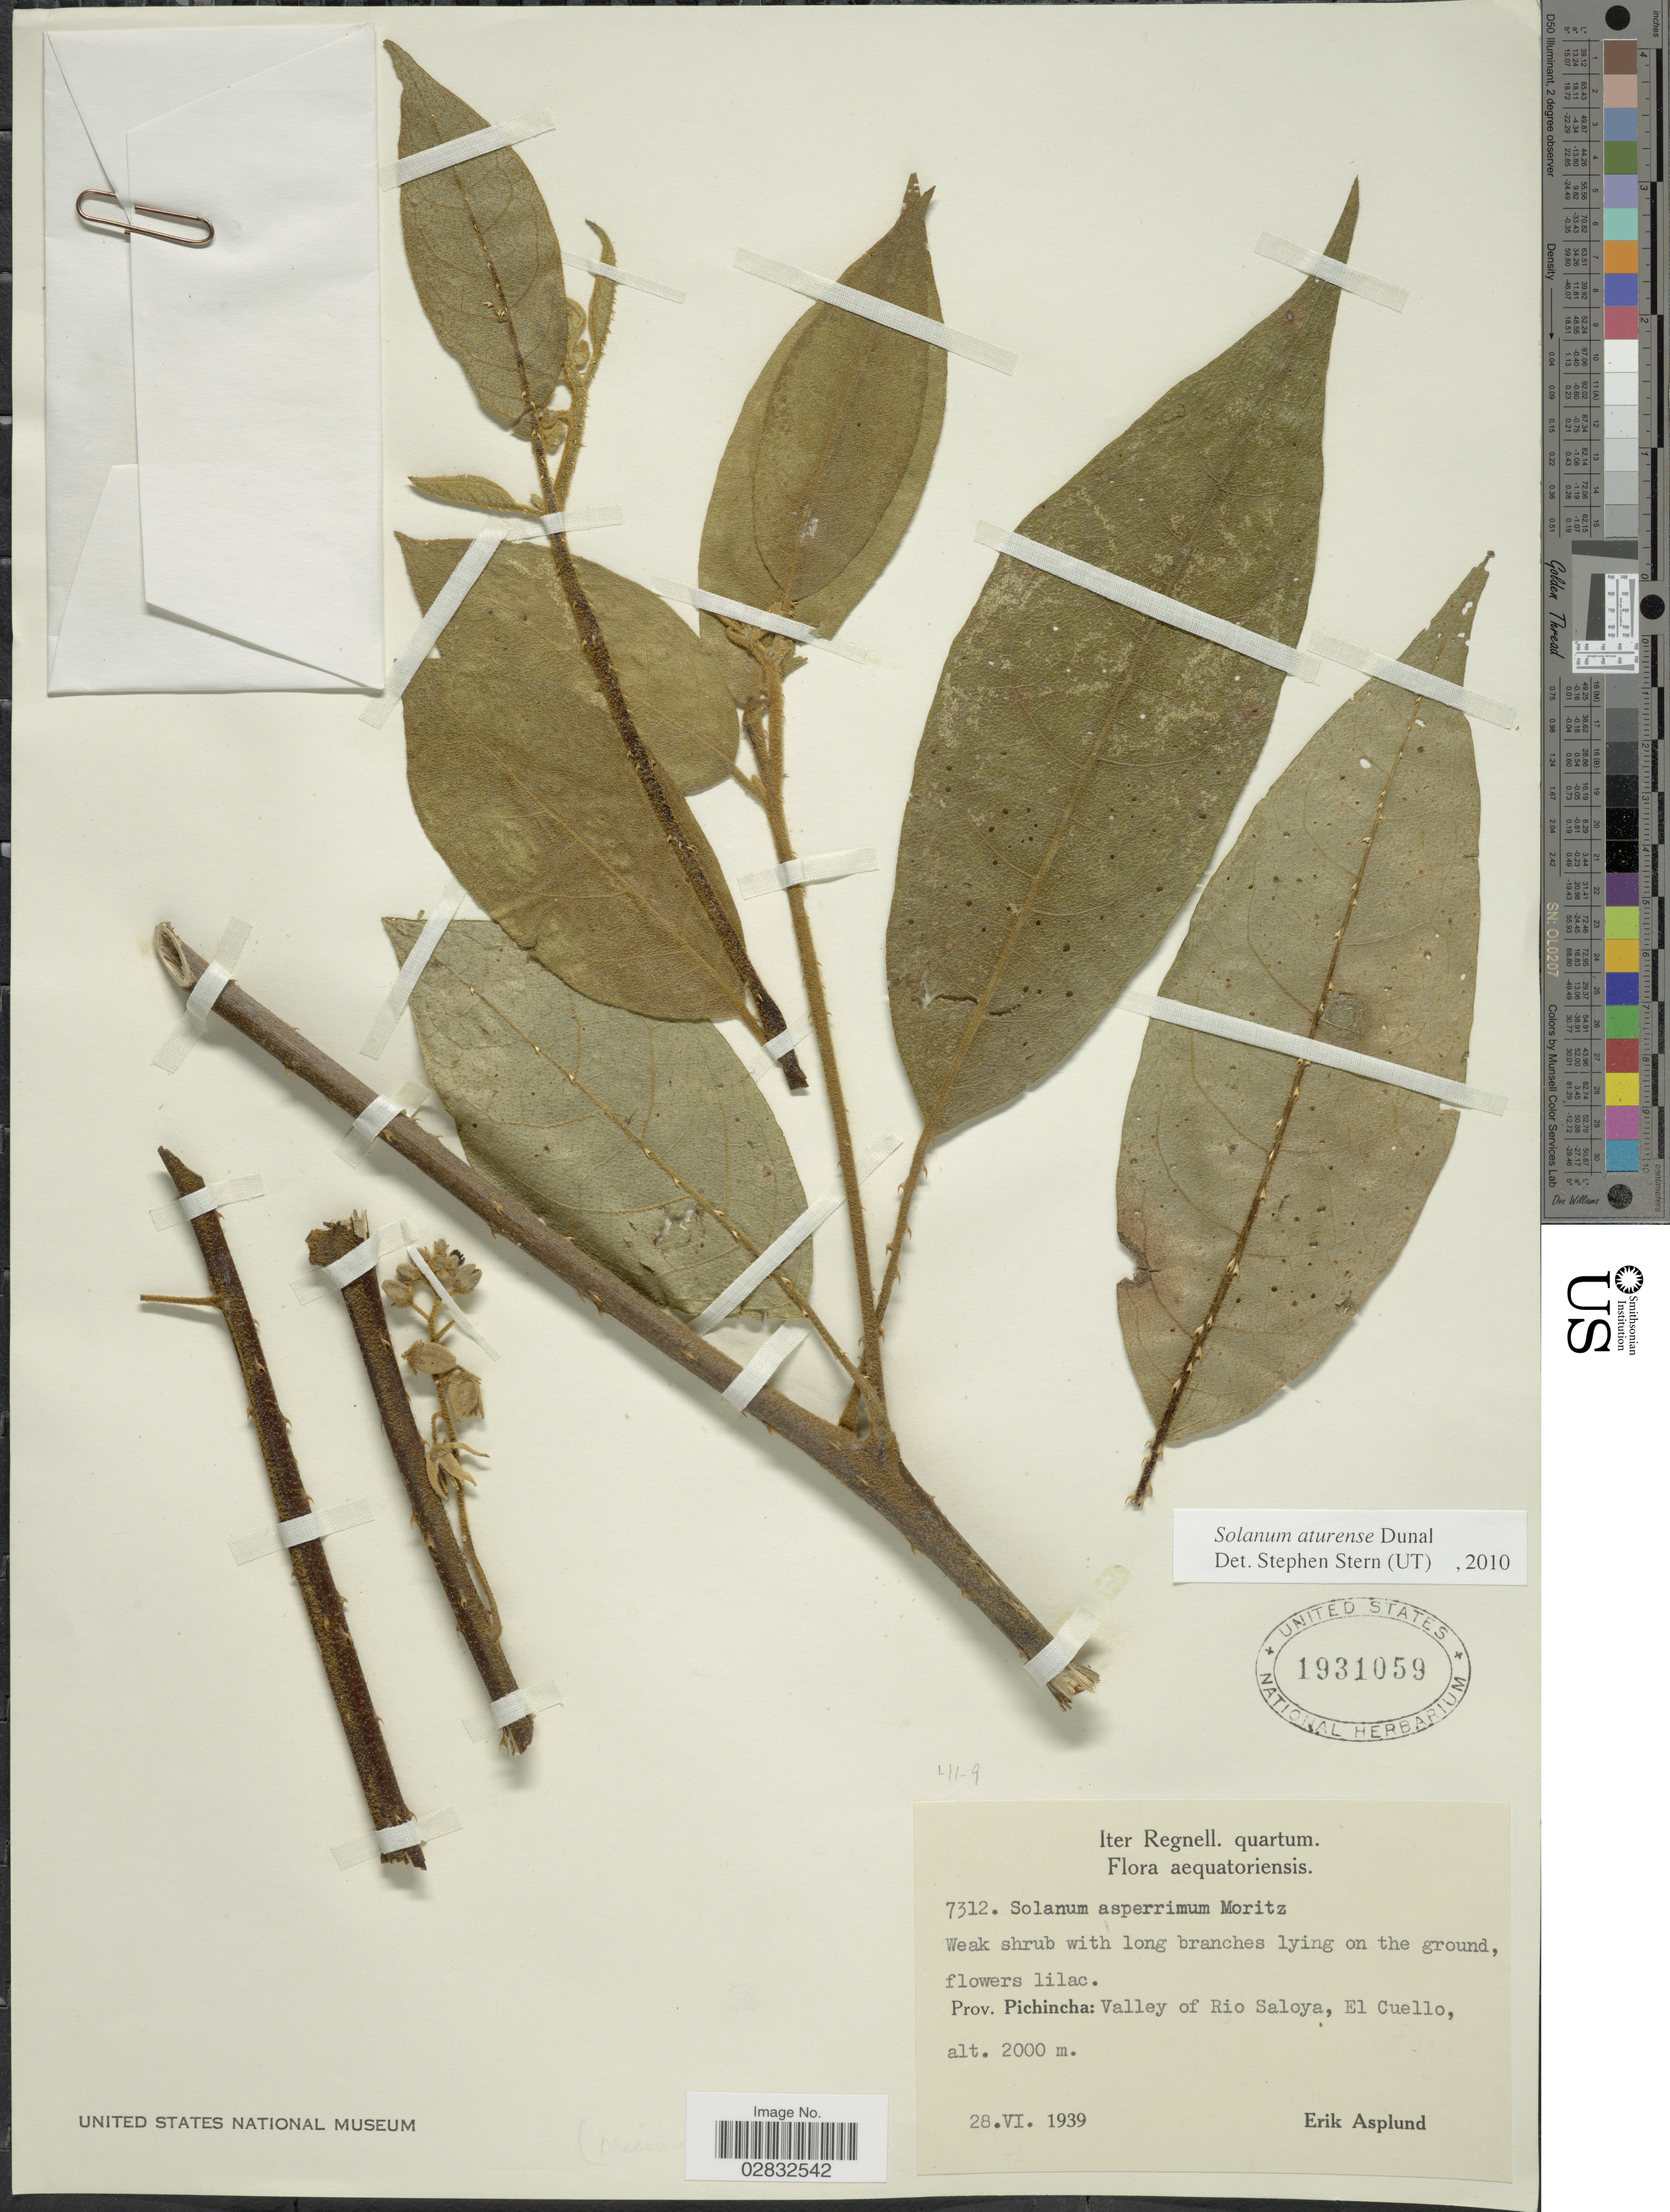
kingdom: Plantae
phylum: Tracheophyta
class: Magnoliopsida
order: Solanales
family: Solanaceae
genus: Solanum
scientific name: Solanum aturense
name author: Dunal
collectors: E. Asplund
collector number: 7312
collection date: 1939-06-28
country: Ecuador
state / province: Pichincha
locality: Valley of Rio Saloya, El Cuello.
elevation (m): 2000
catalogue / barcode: US 1931059